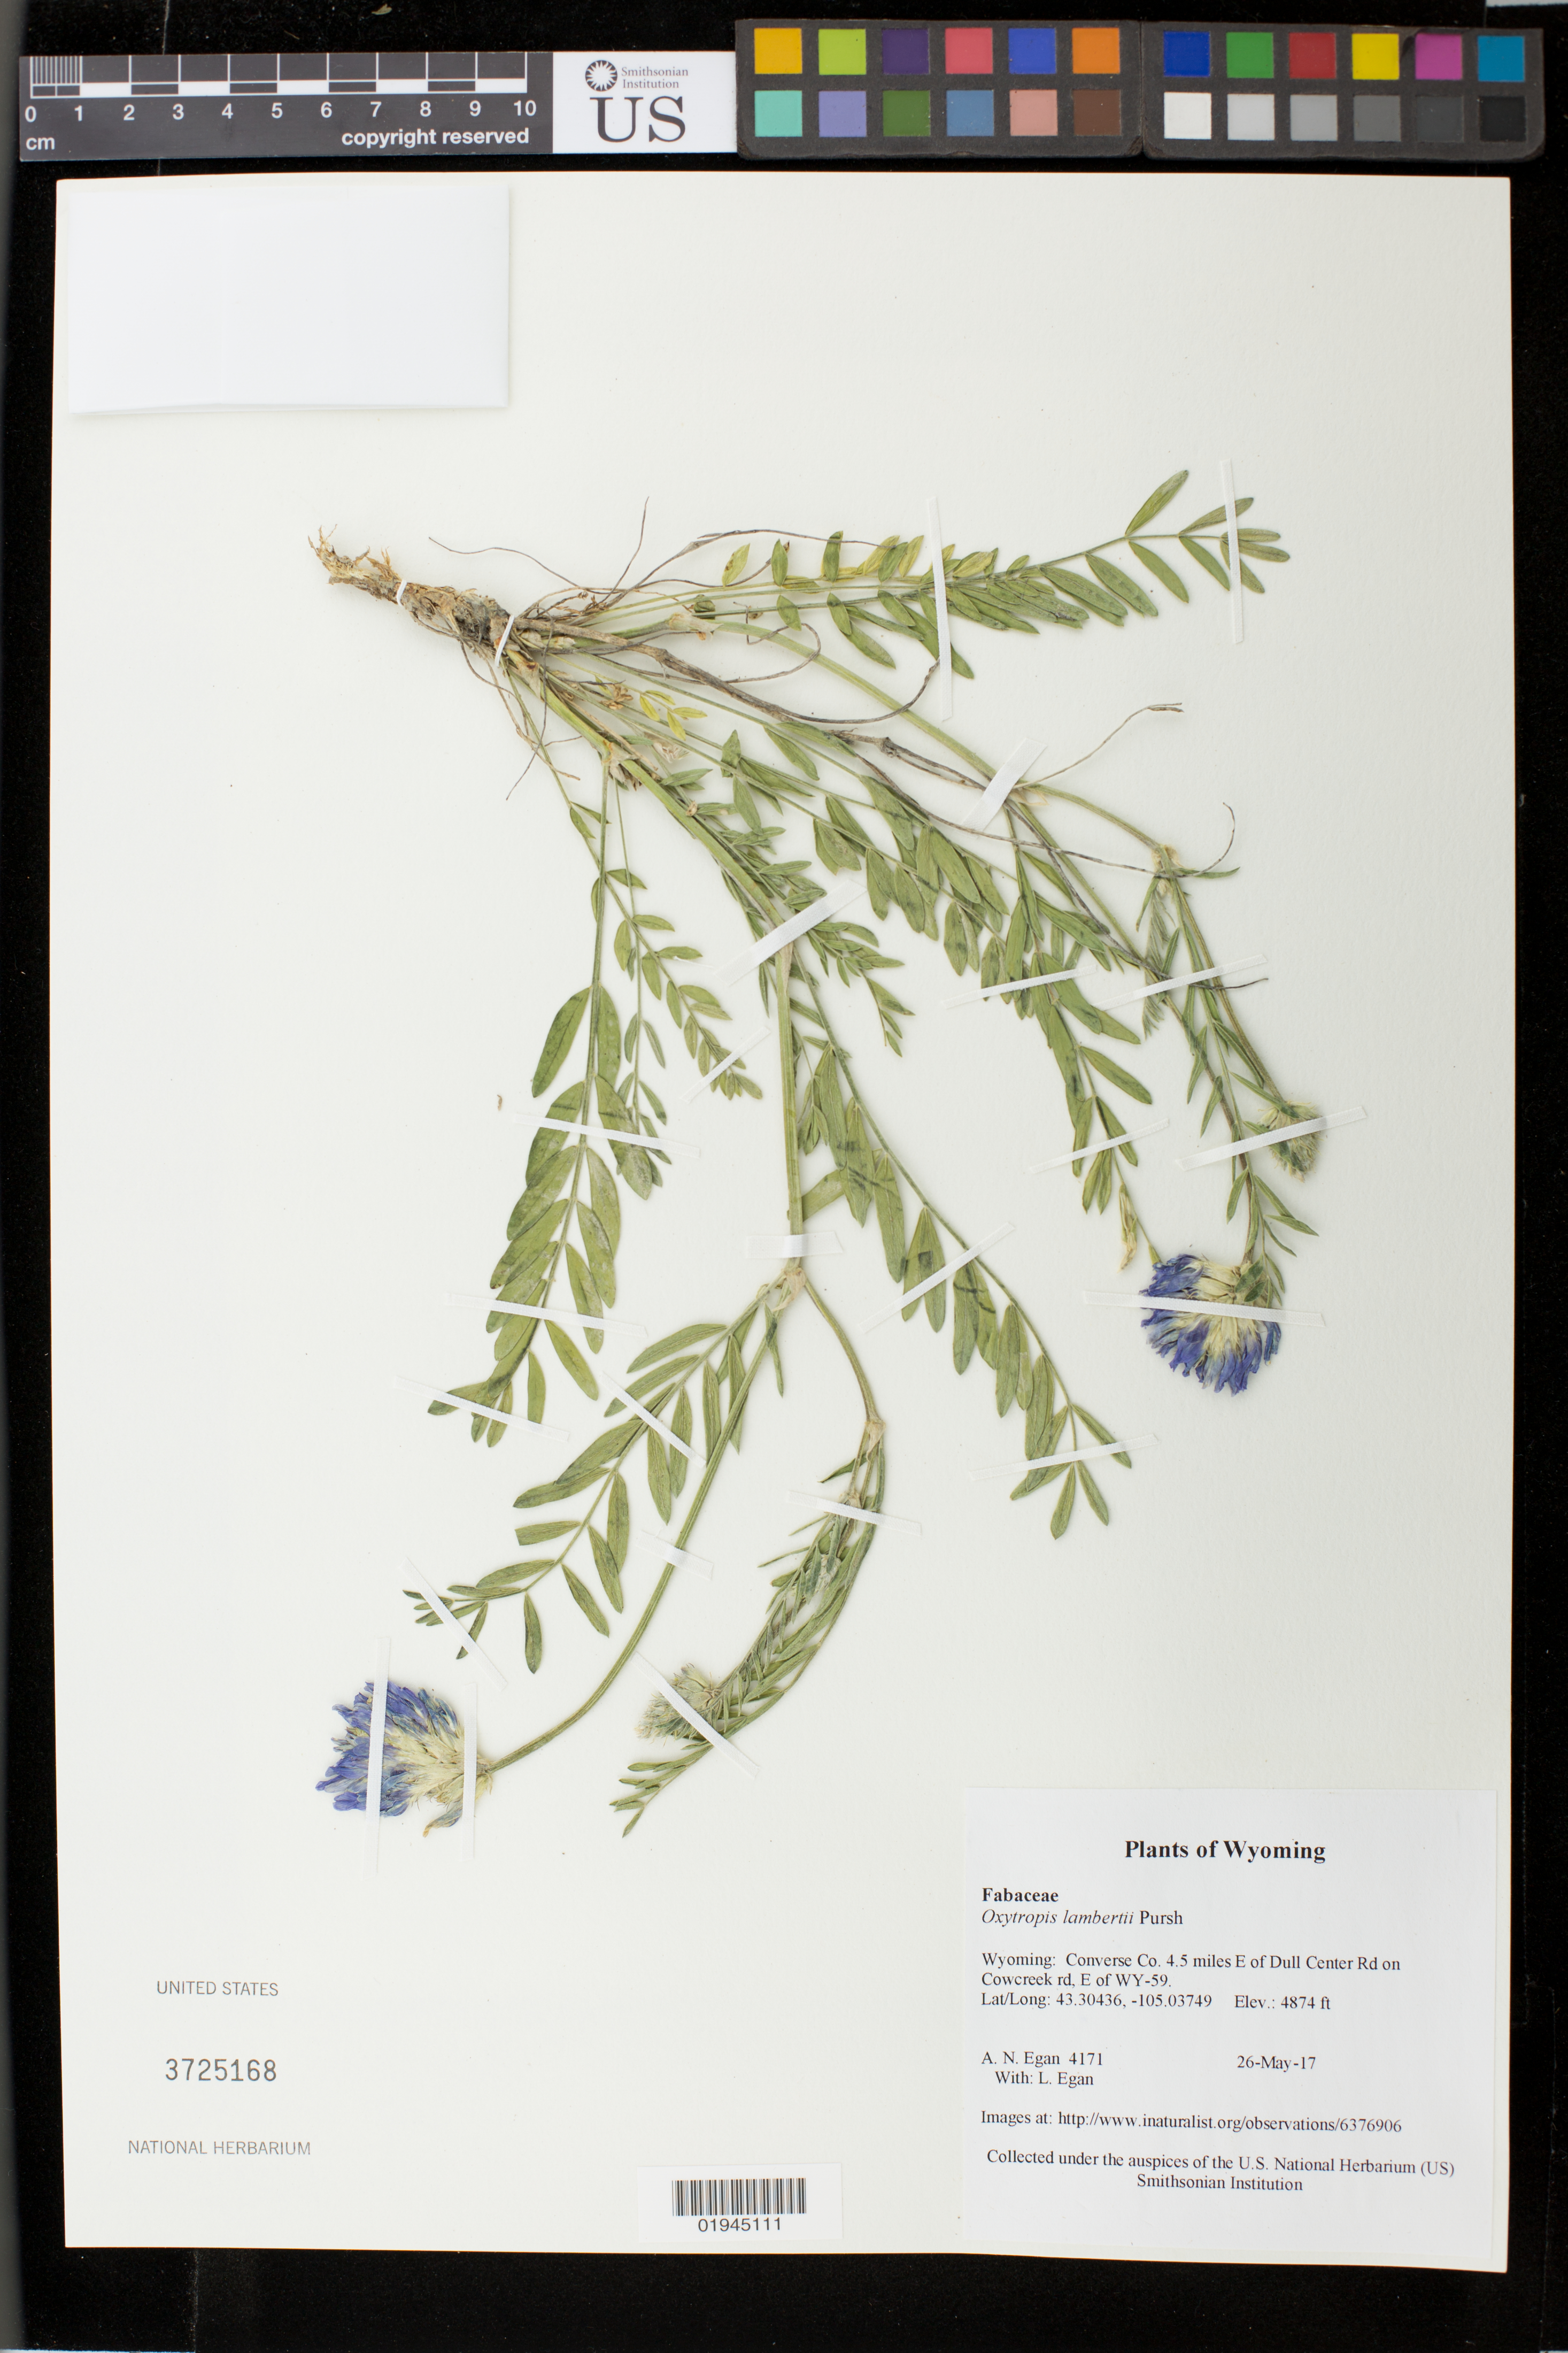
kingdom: Plantae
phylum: Tracheophyta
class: Magnoliopsida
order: Fabales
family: Fabaceae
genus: Oxytropis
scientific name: Oxytropis lambertii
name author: Pursh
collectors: A. N. Egan & L. Egan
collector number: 4171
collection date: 2017-05-26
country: United States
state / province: Wyoming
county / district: Converse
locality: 4.5 miles E of Dull Center Rd on Cowcreek rd, E of WY-59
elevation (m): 1486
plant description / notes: http://www.inaturalist.org/observations/6376906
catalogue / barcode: US 3725168